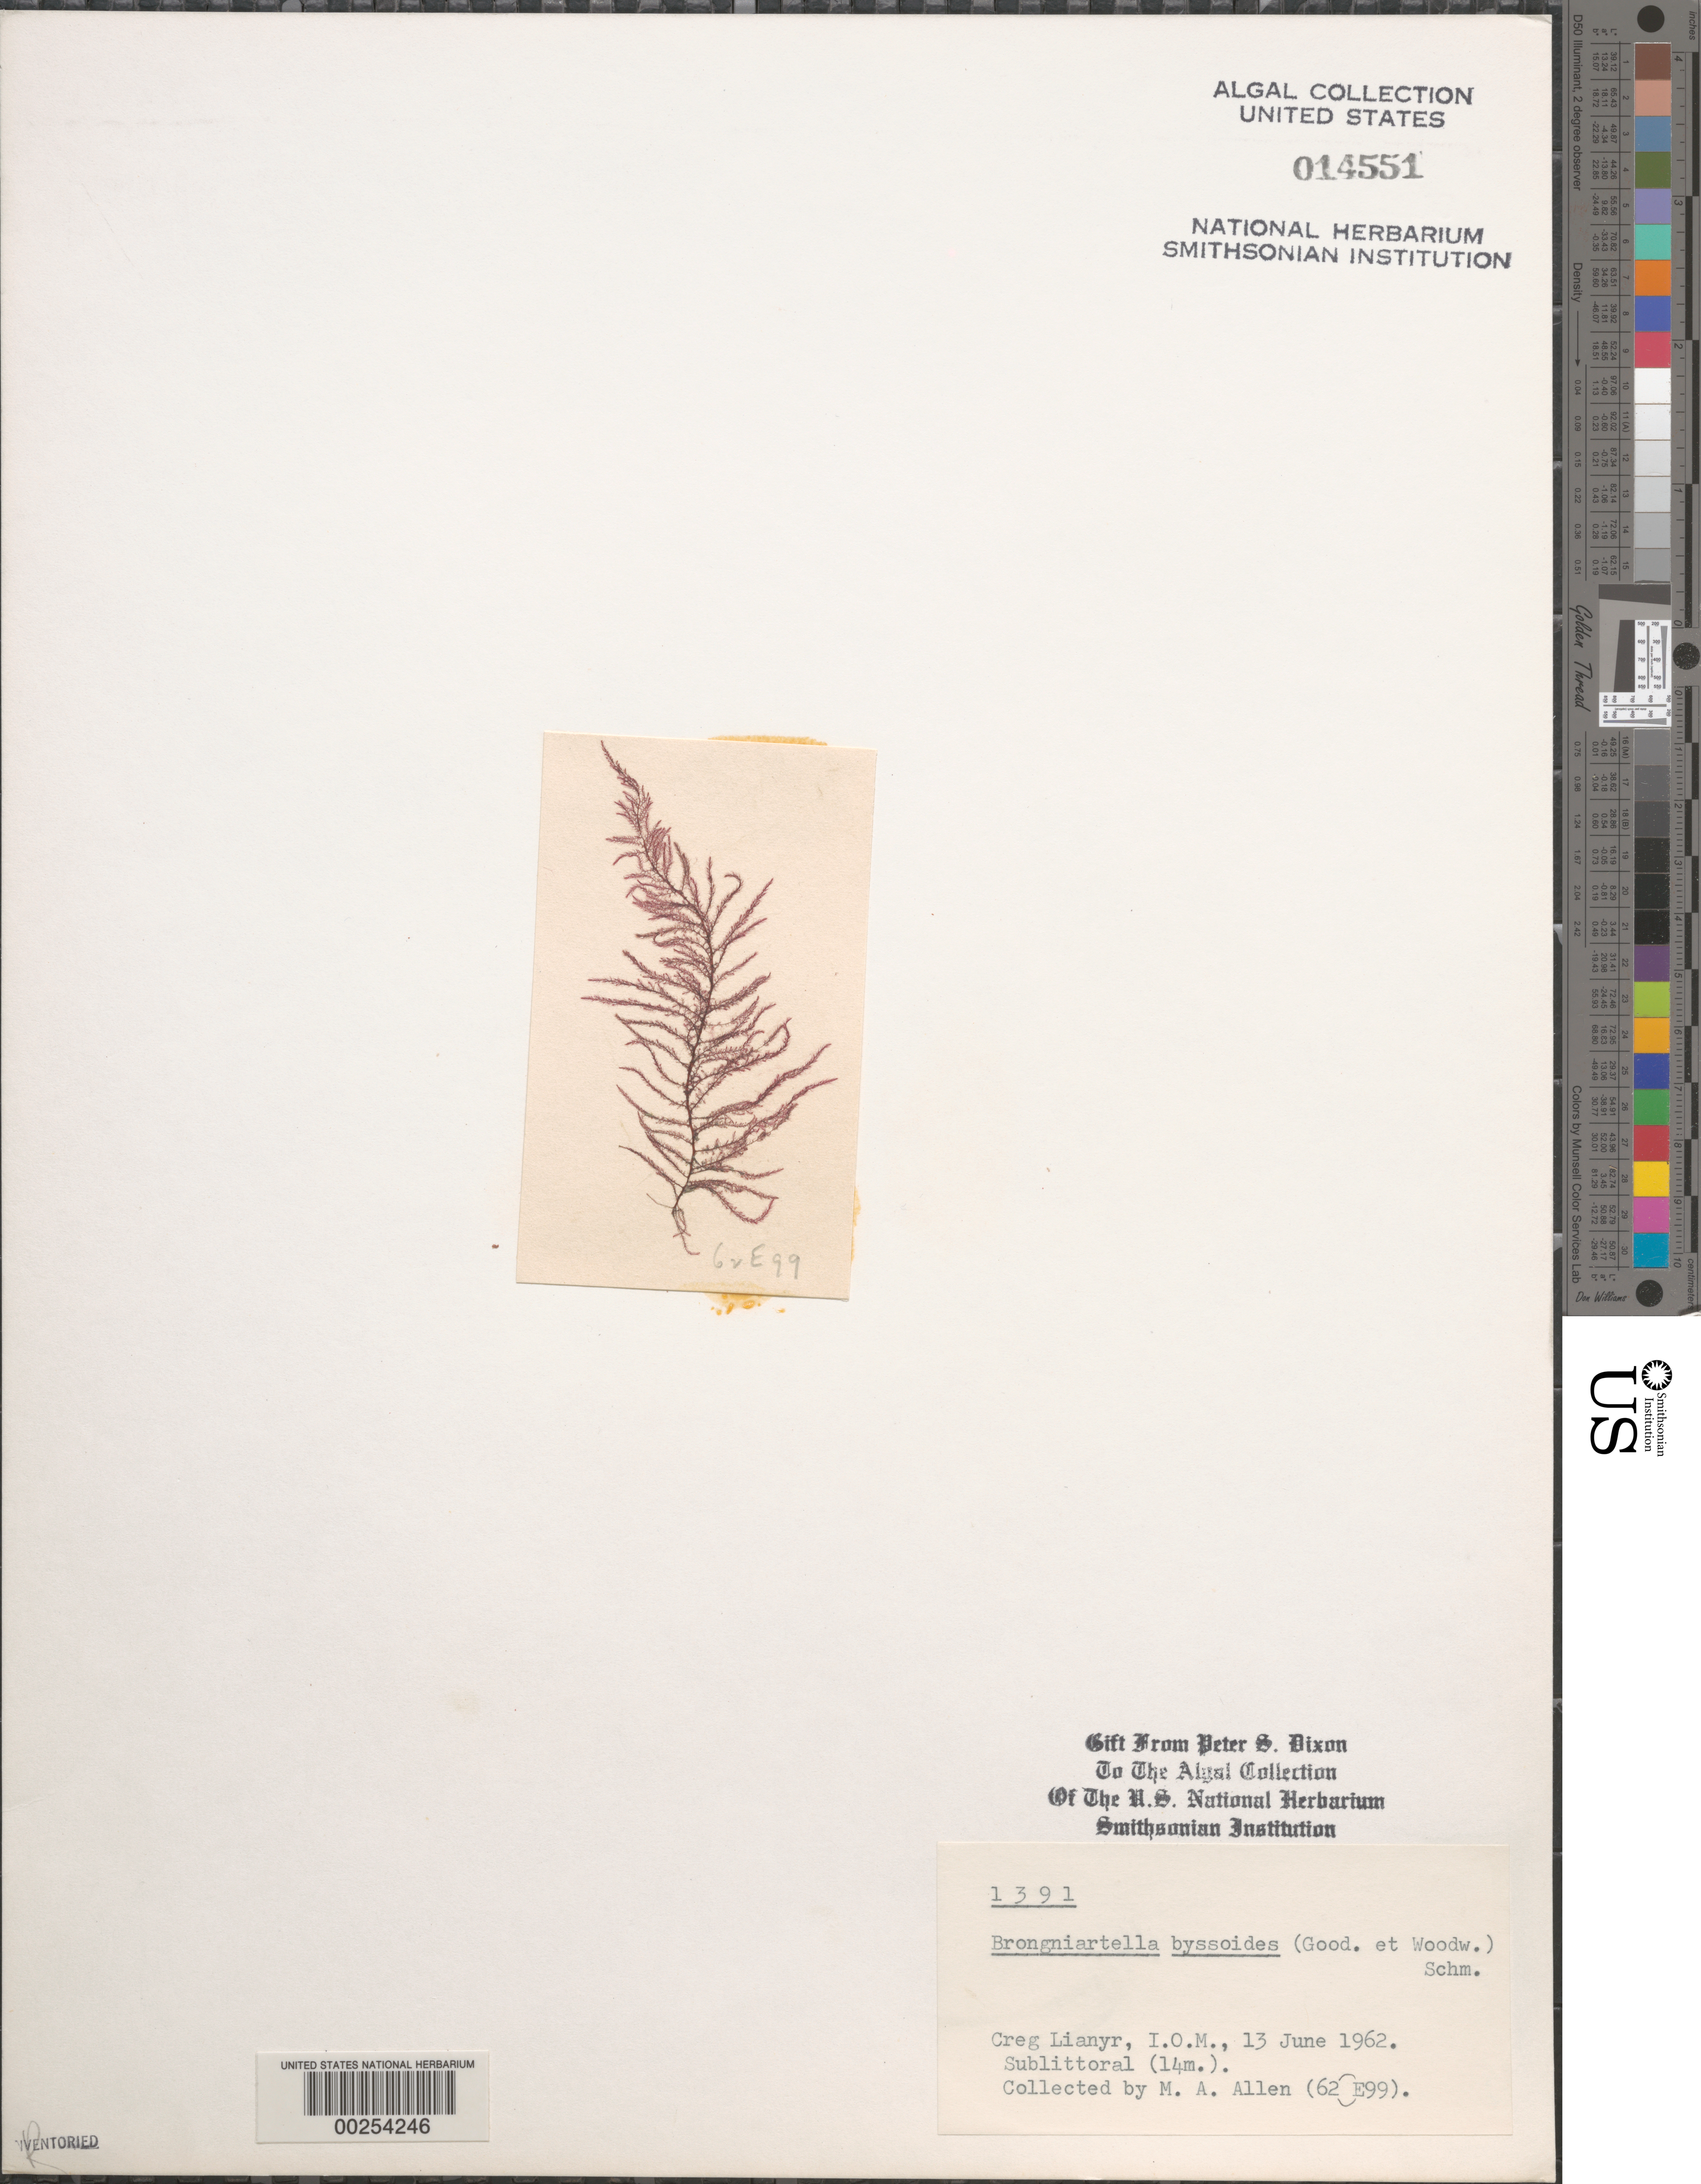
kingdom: Plantae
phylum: Rhodophyta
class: Florideophyceae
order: Ceramiales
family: Rhodomelaceae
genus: Brongniartella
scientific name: Brongniartella byssoides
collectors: M. A. Allen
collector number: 62E99 & PSD 1391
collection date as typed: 13 Jun 1962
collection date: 1962-06-13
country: United Kingdom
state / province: England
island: Isle of Man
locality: Creg Lianyr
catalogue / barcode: US 14551